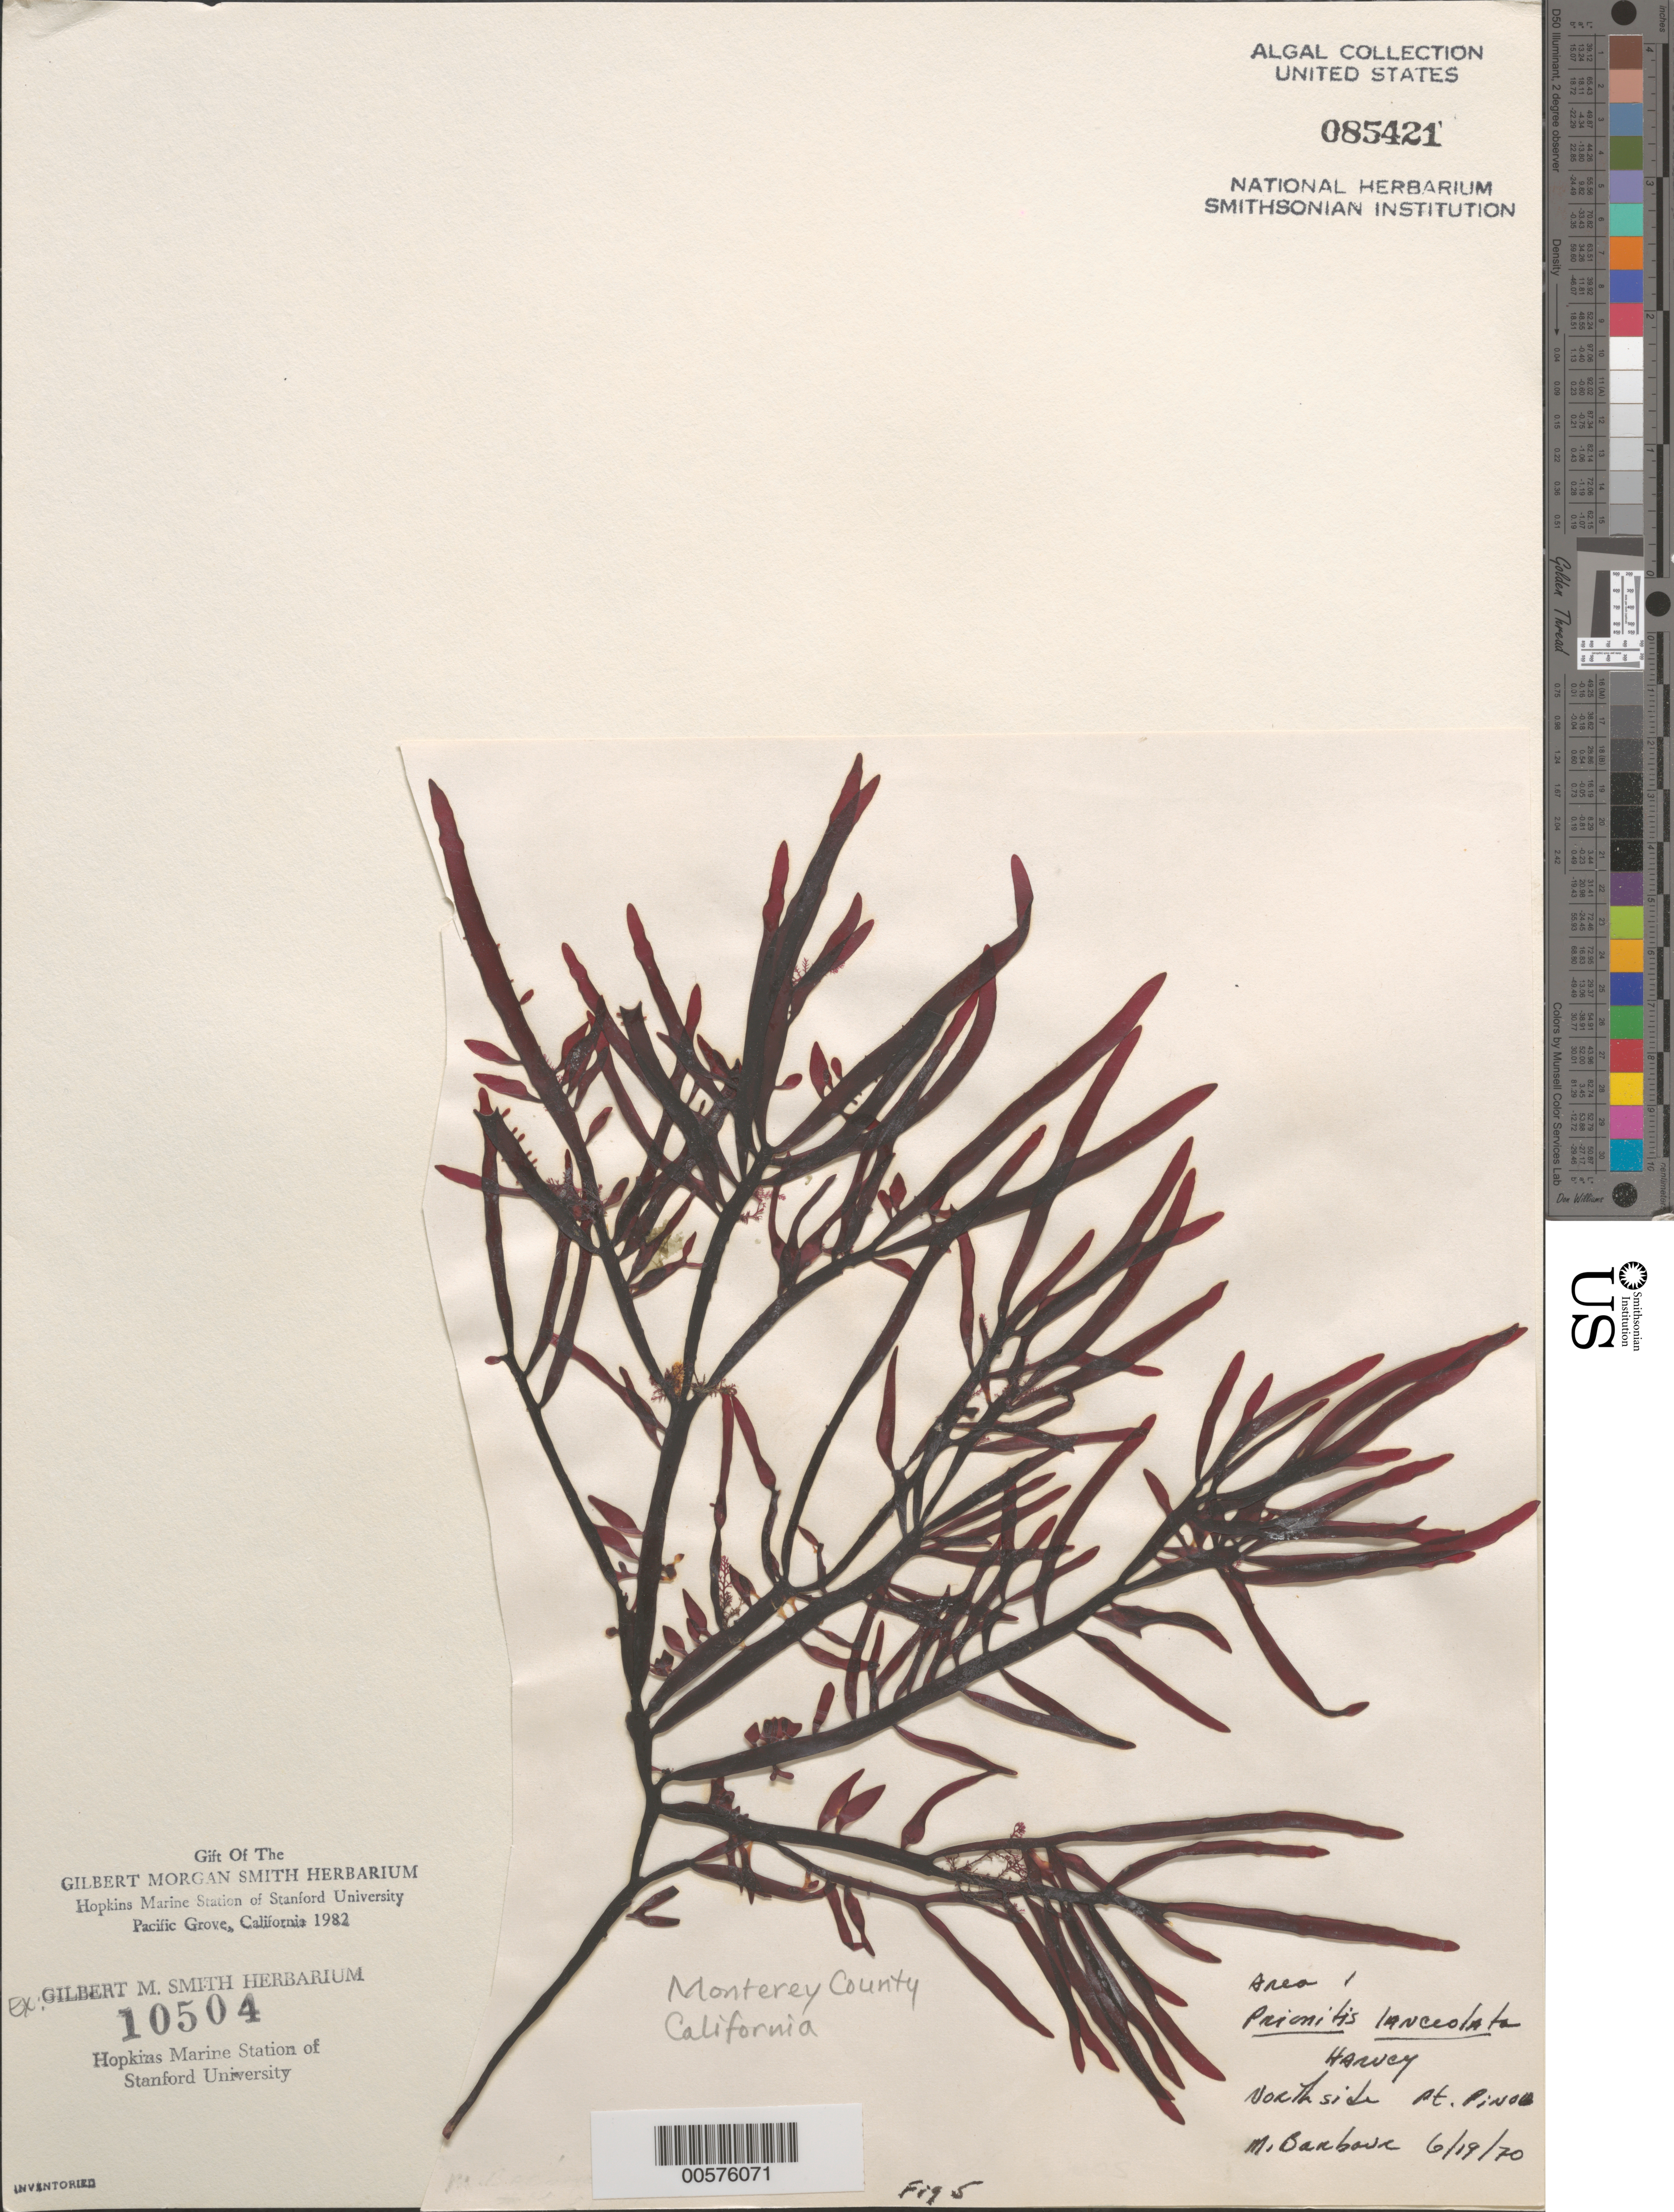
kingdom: Plantae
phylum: Rhodophyta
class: Florideophyceae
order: Cryptonemiales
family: Cryptonemiaceae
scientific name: Prionitis lanceolata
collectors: M. Barbour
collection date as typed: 19 Jun 1970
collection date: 1970-06-19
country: United States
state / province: California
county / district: Monterey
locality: Point Pinos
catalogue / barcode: US 85421